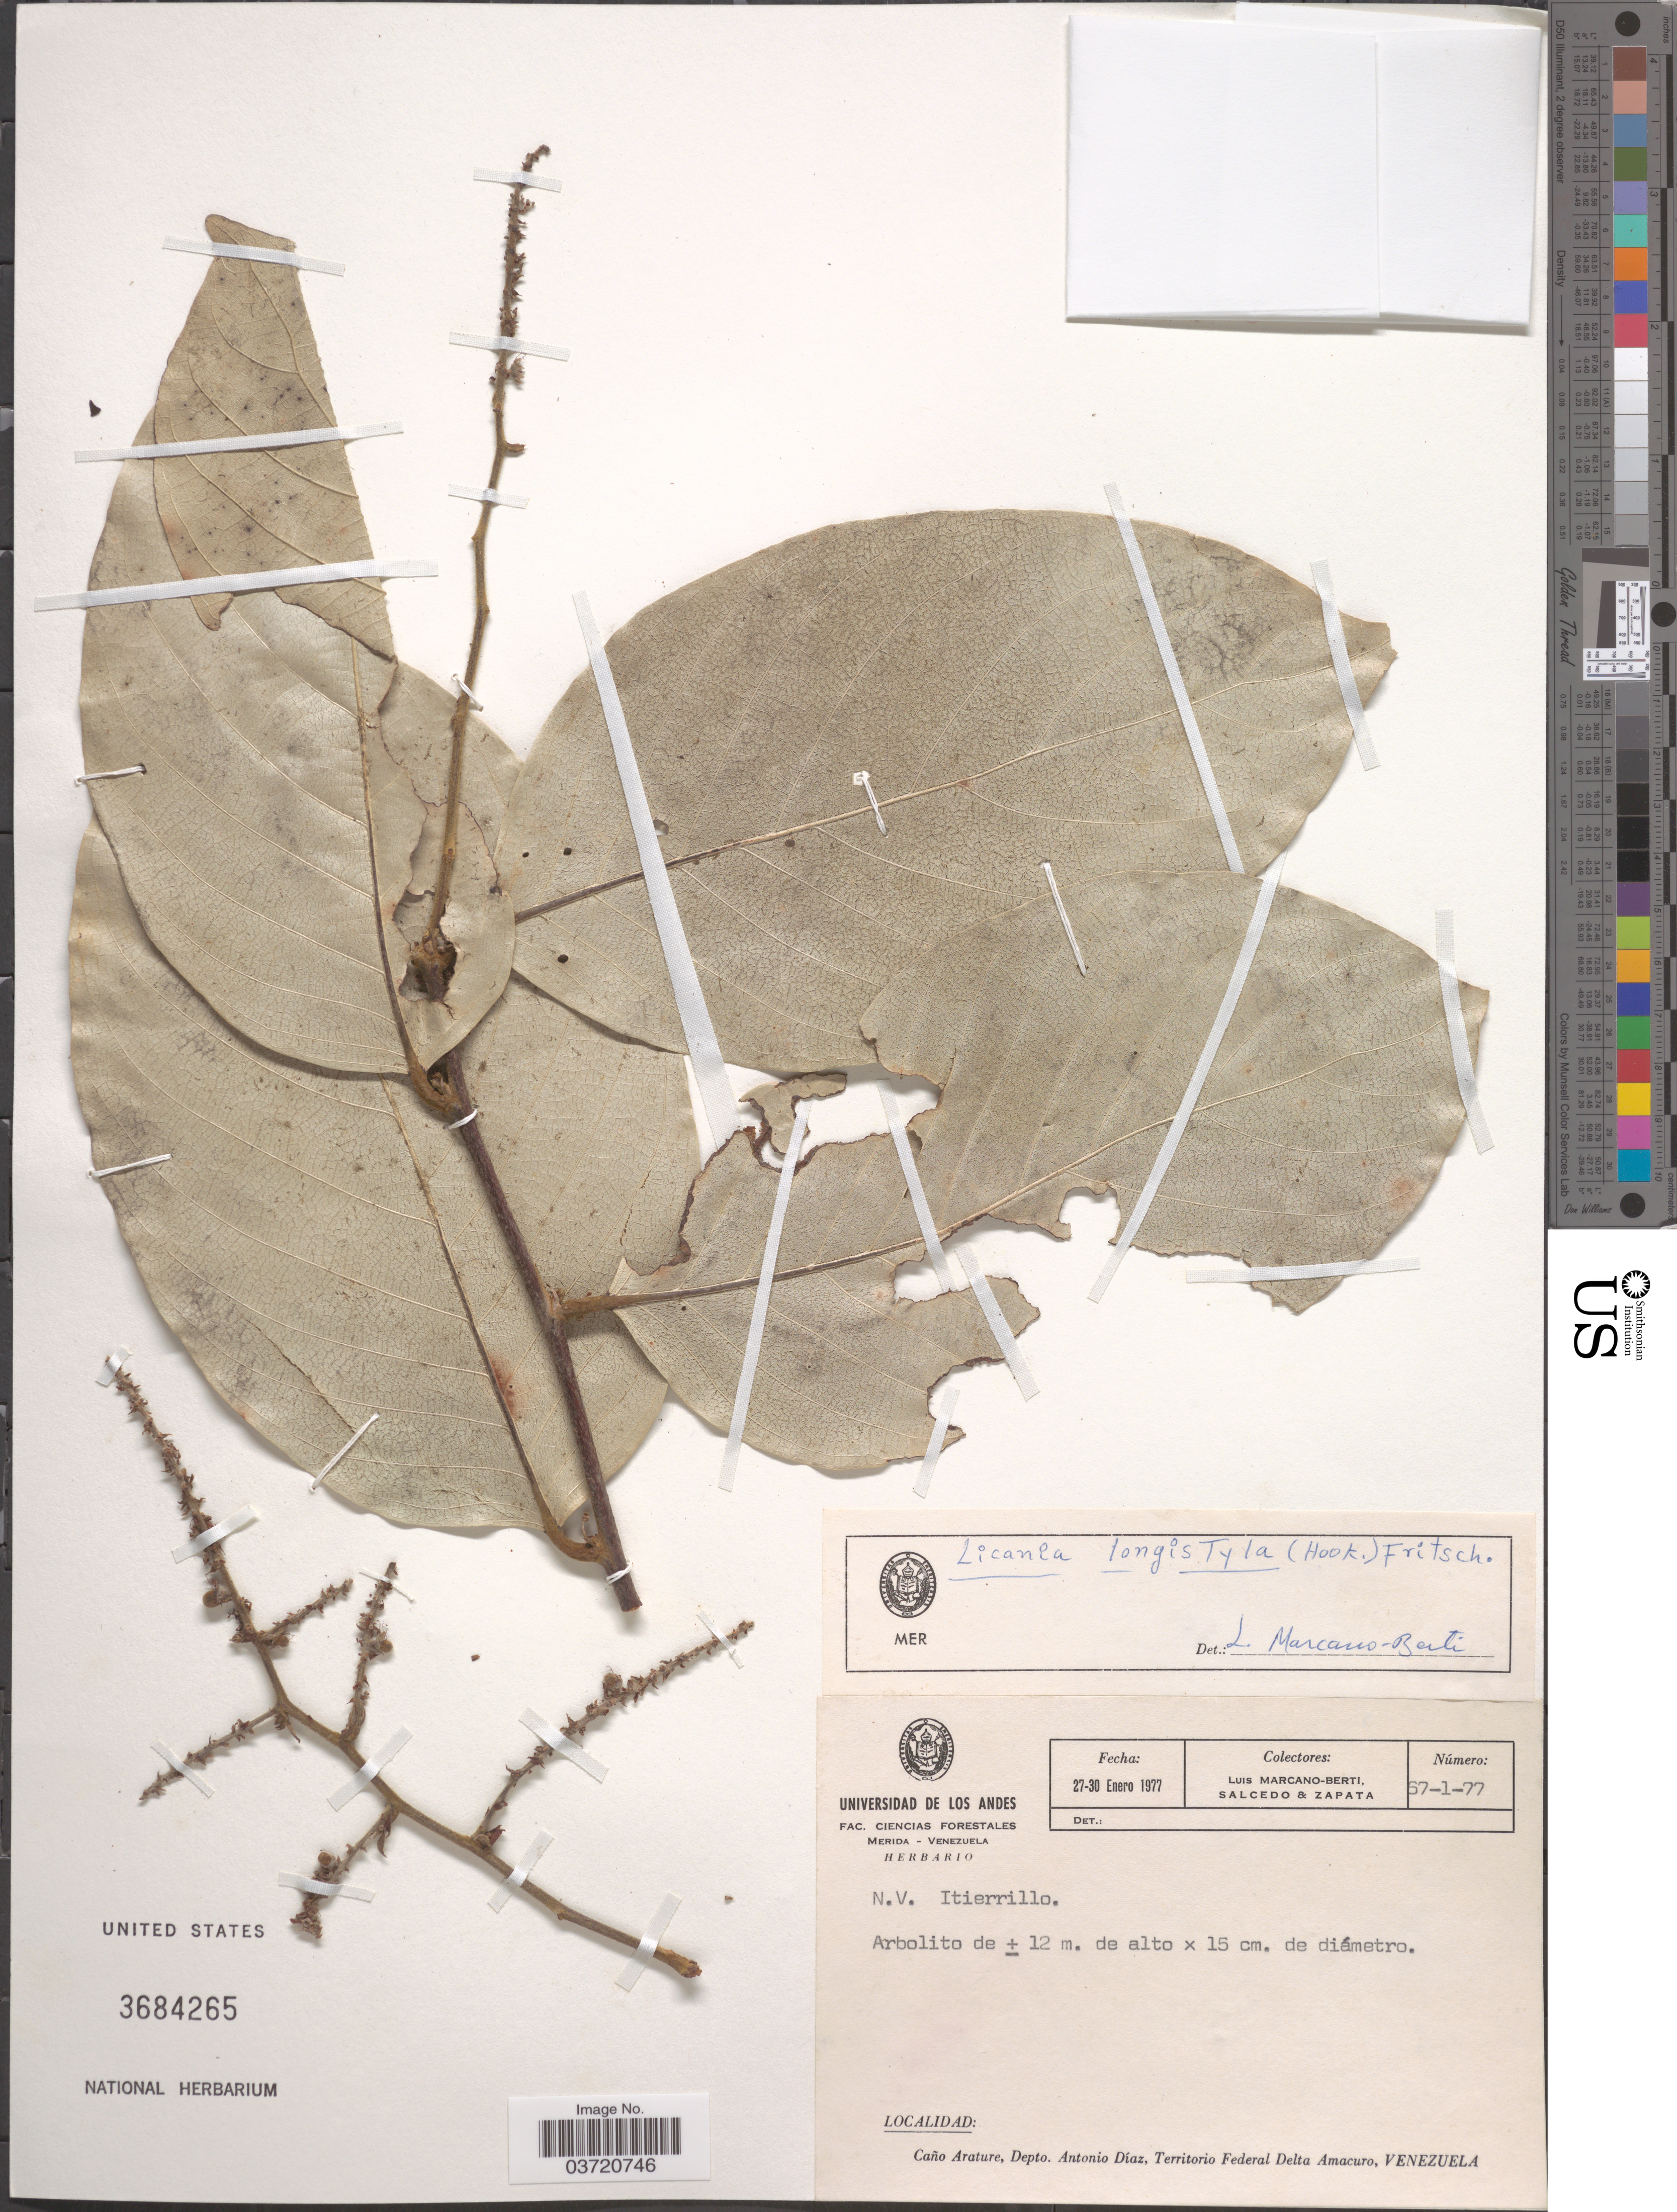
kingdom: Plantae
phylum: Tracheophyta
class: Magnoliopsida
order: Malpighiales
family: Chrysobalanaceae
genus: Leptobalanus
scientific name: Leptobalanus longistylus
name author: (Hook. f.) Sothers & Prance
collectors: L. Marcano-Berti, Salcedo & -. Zapata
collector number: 67-1-77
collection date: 1977-01-27/1977-01-30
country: Venezuela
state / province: Delta Amacuro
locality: Caño Arature, Depto. Antonio Díaz, Territorio Federal Delta Amacuro.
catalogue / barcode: US 3684265